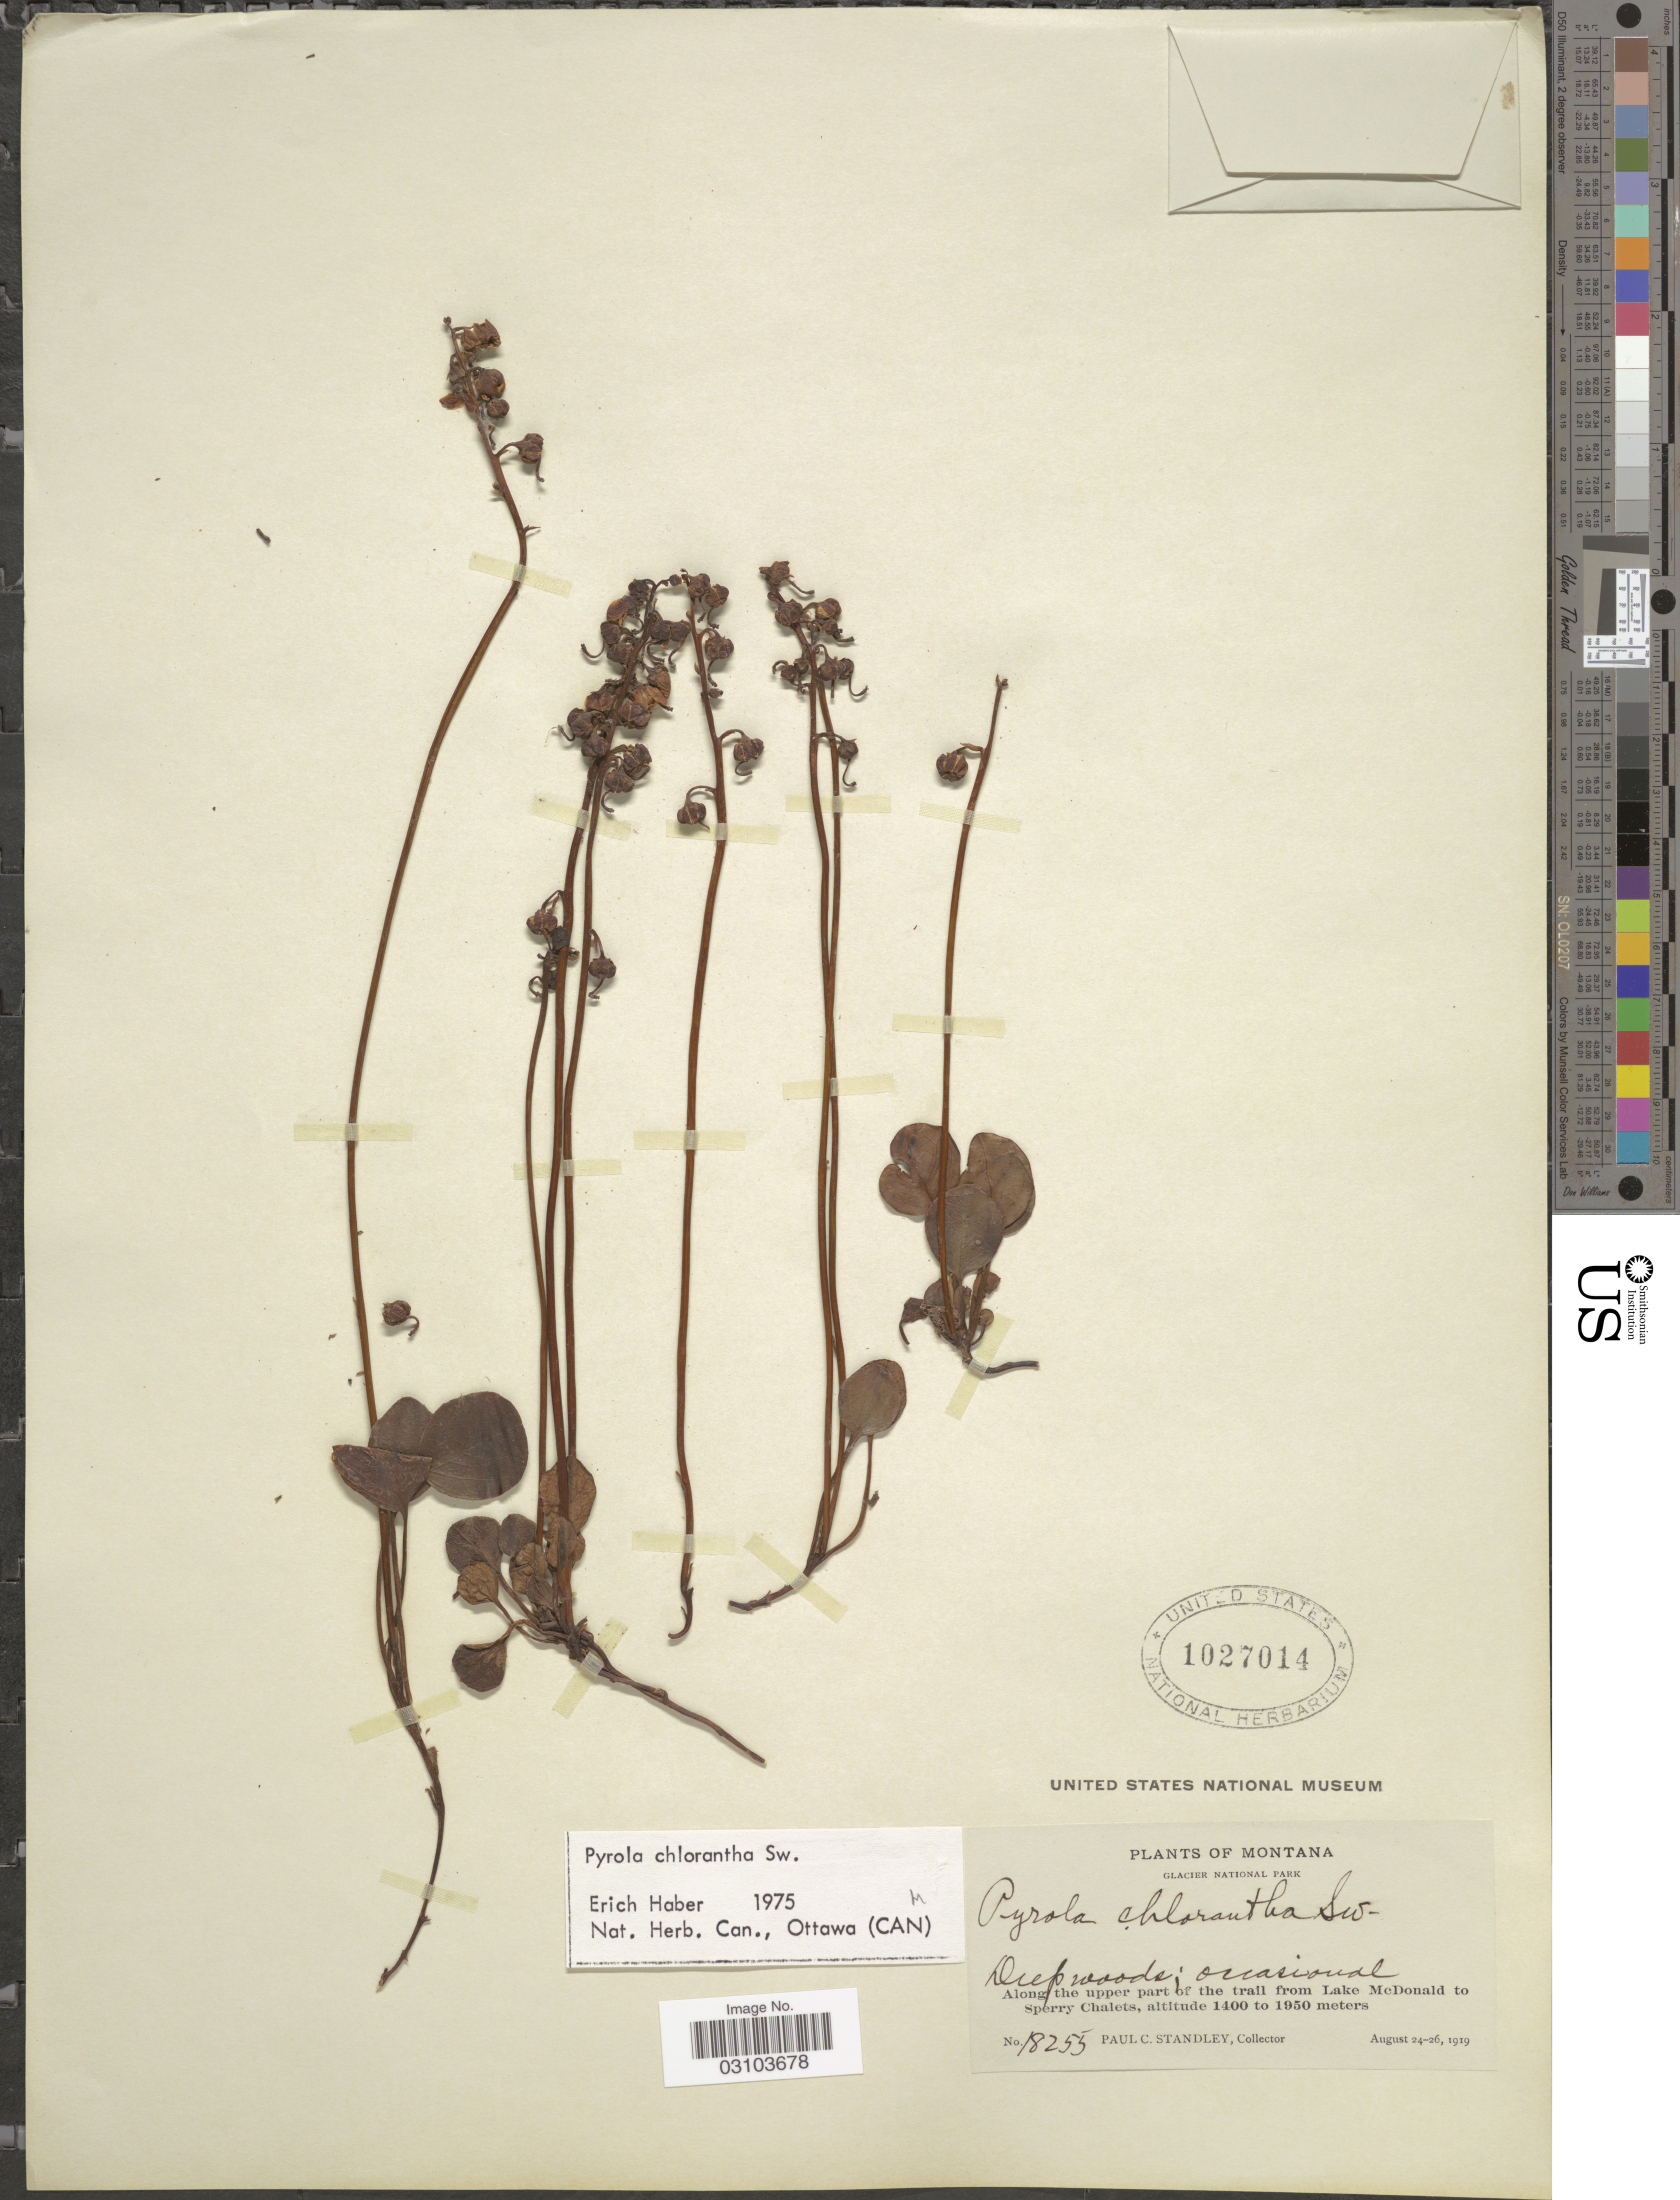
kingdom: Plantae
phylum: Tracheophyta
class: Magnoliopsida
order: Ericales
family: Ericaceae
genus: Pyrola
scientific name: Pyrola chlorantha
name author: Schweigg.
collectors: P. C. Standley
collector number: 18255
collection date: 1919-08-24/1919-08-26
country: United States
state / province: Montana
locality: Glacier National Park. Along the upper part of the trail from Lake McDonald to Sperry Chalets.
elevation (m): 1400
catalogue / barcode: US 1027014